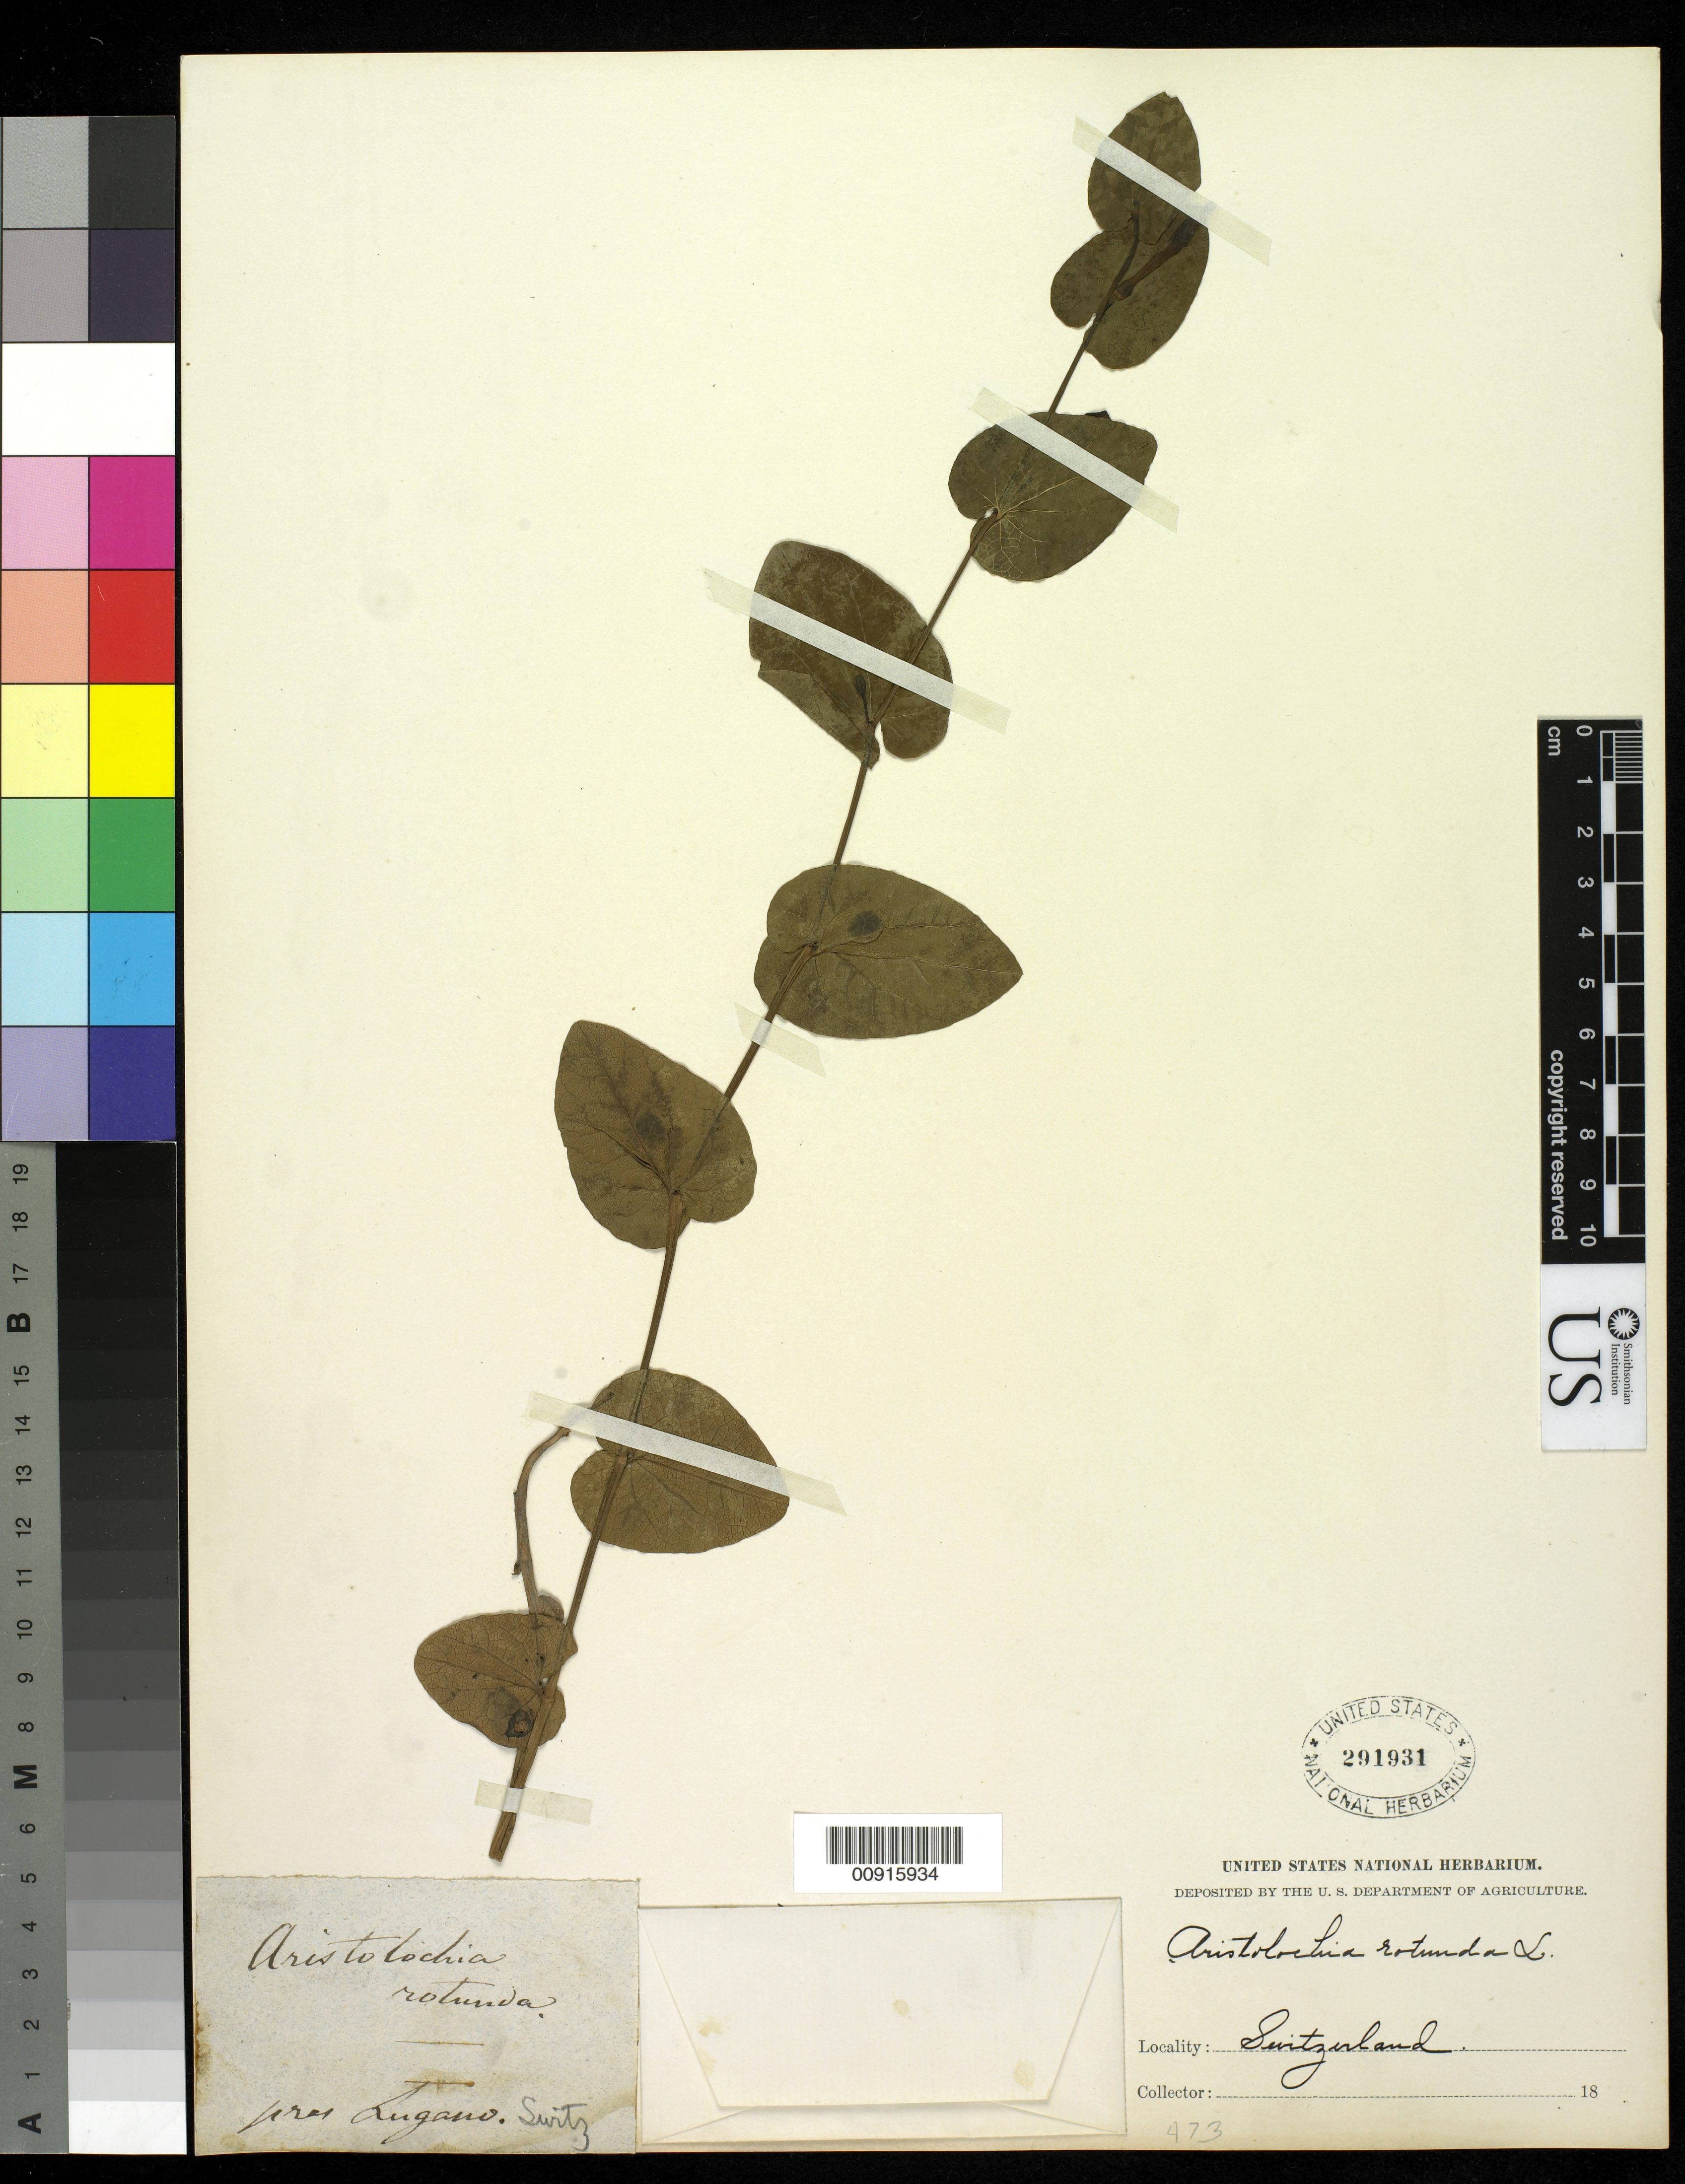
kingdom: Plantae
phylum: Tracheophyta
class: Magnoliopsida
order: Piperales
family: Aristolochiaceae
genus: Aristolochia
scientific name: Aristolochia rotunda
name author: L.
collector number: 473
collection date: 1800/1899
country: Switzerland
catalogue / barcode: US 291931